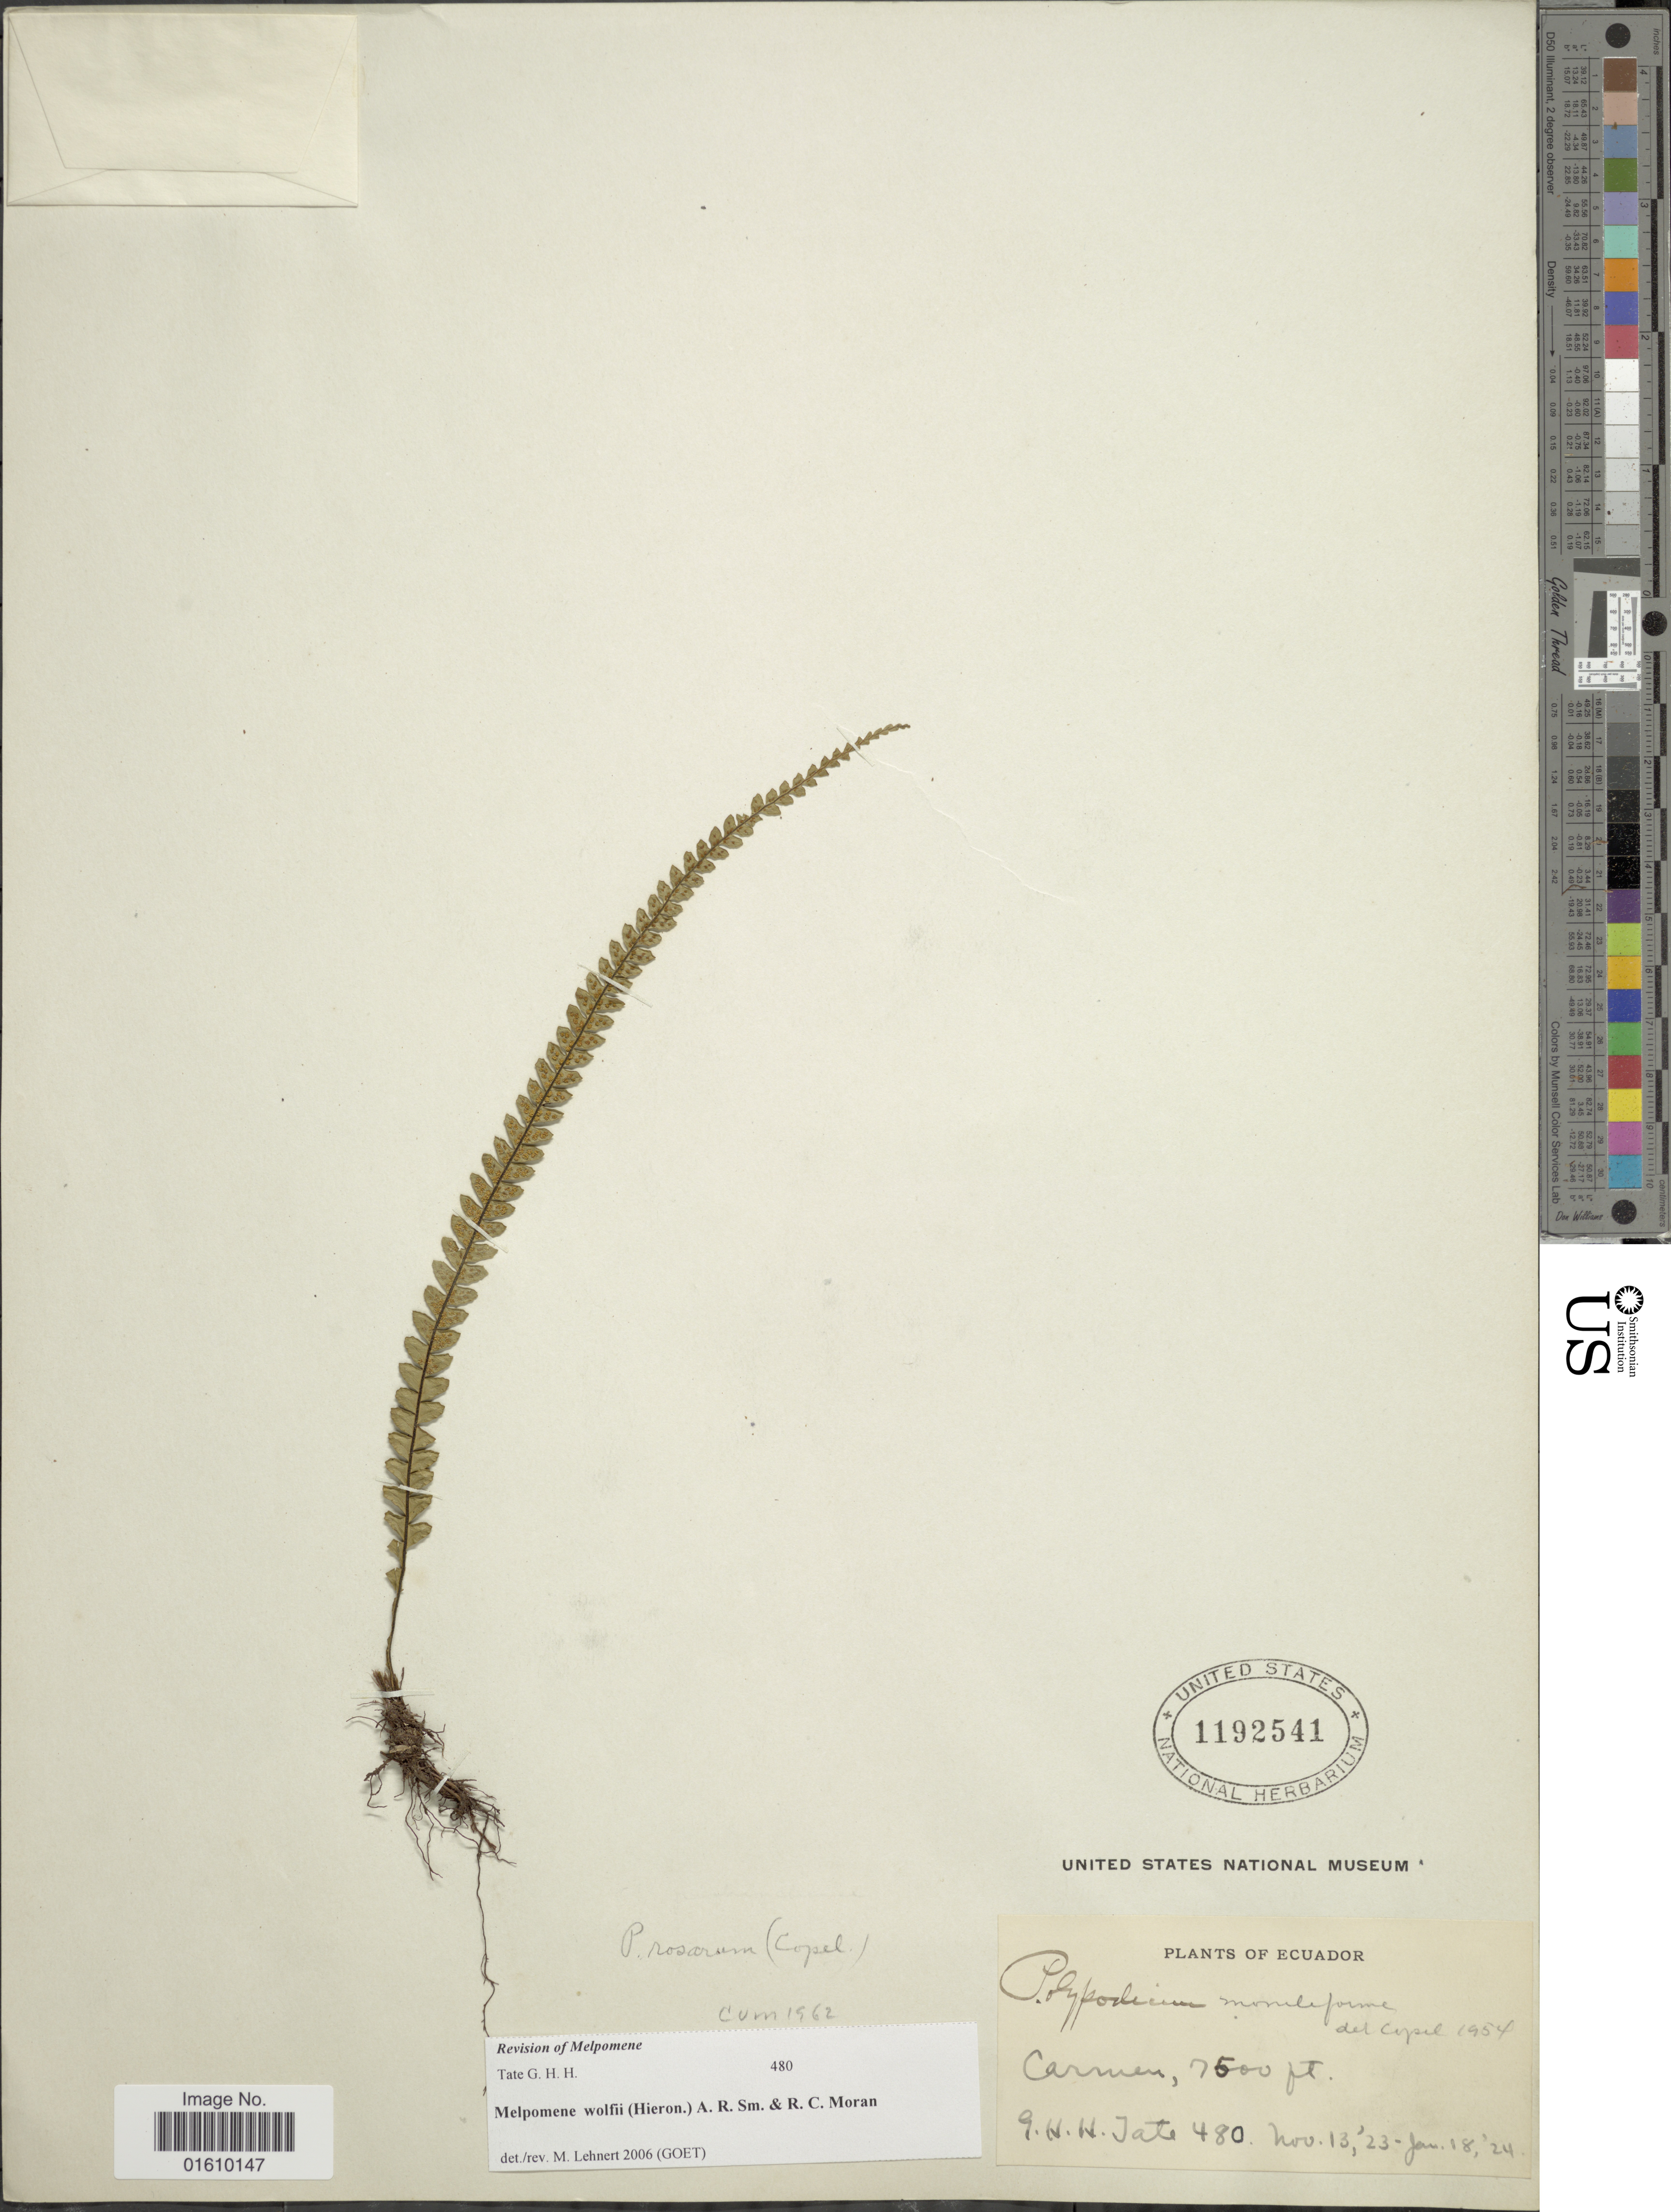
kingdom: Plantae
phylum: Tracheophyta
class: Polypodiopsida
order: Polypodiales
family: Polypodiaceae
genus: Melpomene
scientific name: Melpomene wolfii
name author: (Hieron.) A.R. Sm. & R.C. Moran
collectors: G. H. H.Tate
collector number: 480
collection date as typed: Transcribed d/m/y: 13/11/23 to 18/1/24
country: Ecuador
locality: Carmen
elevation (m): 2286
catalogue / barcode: US 1192541